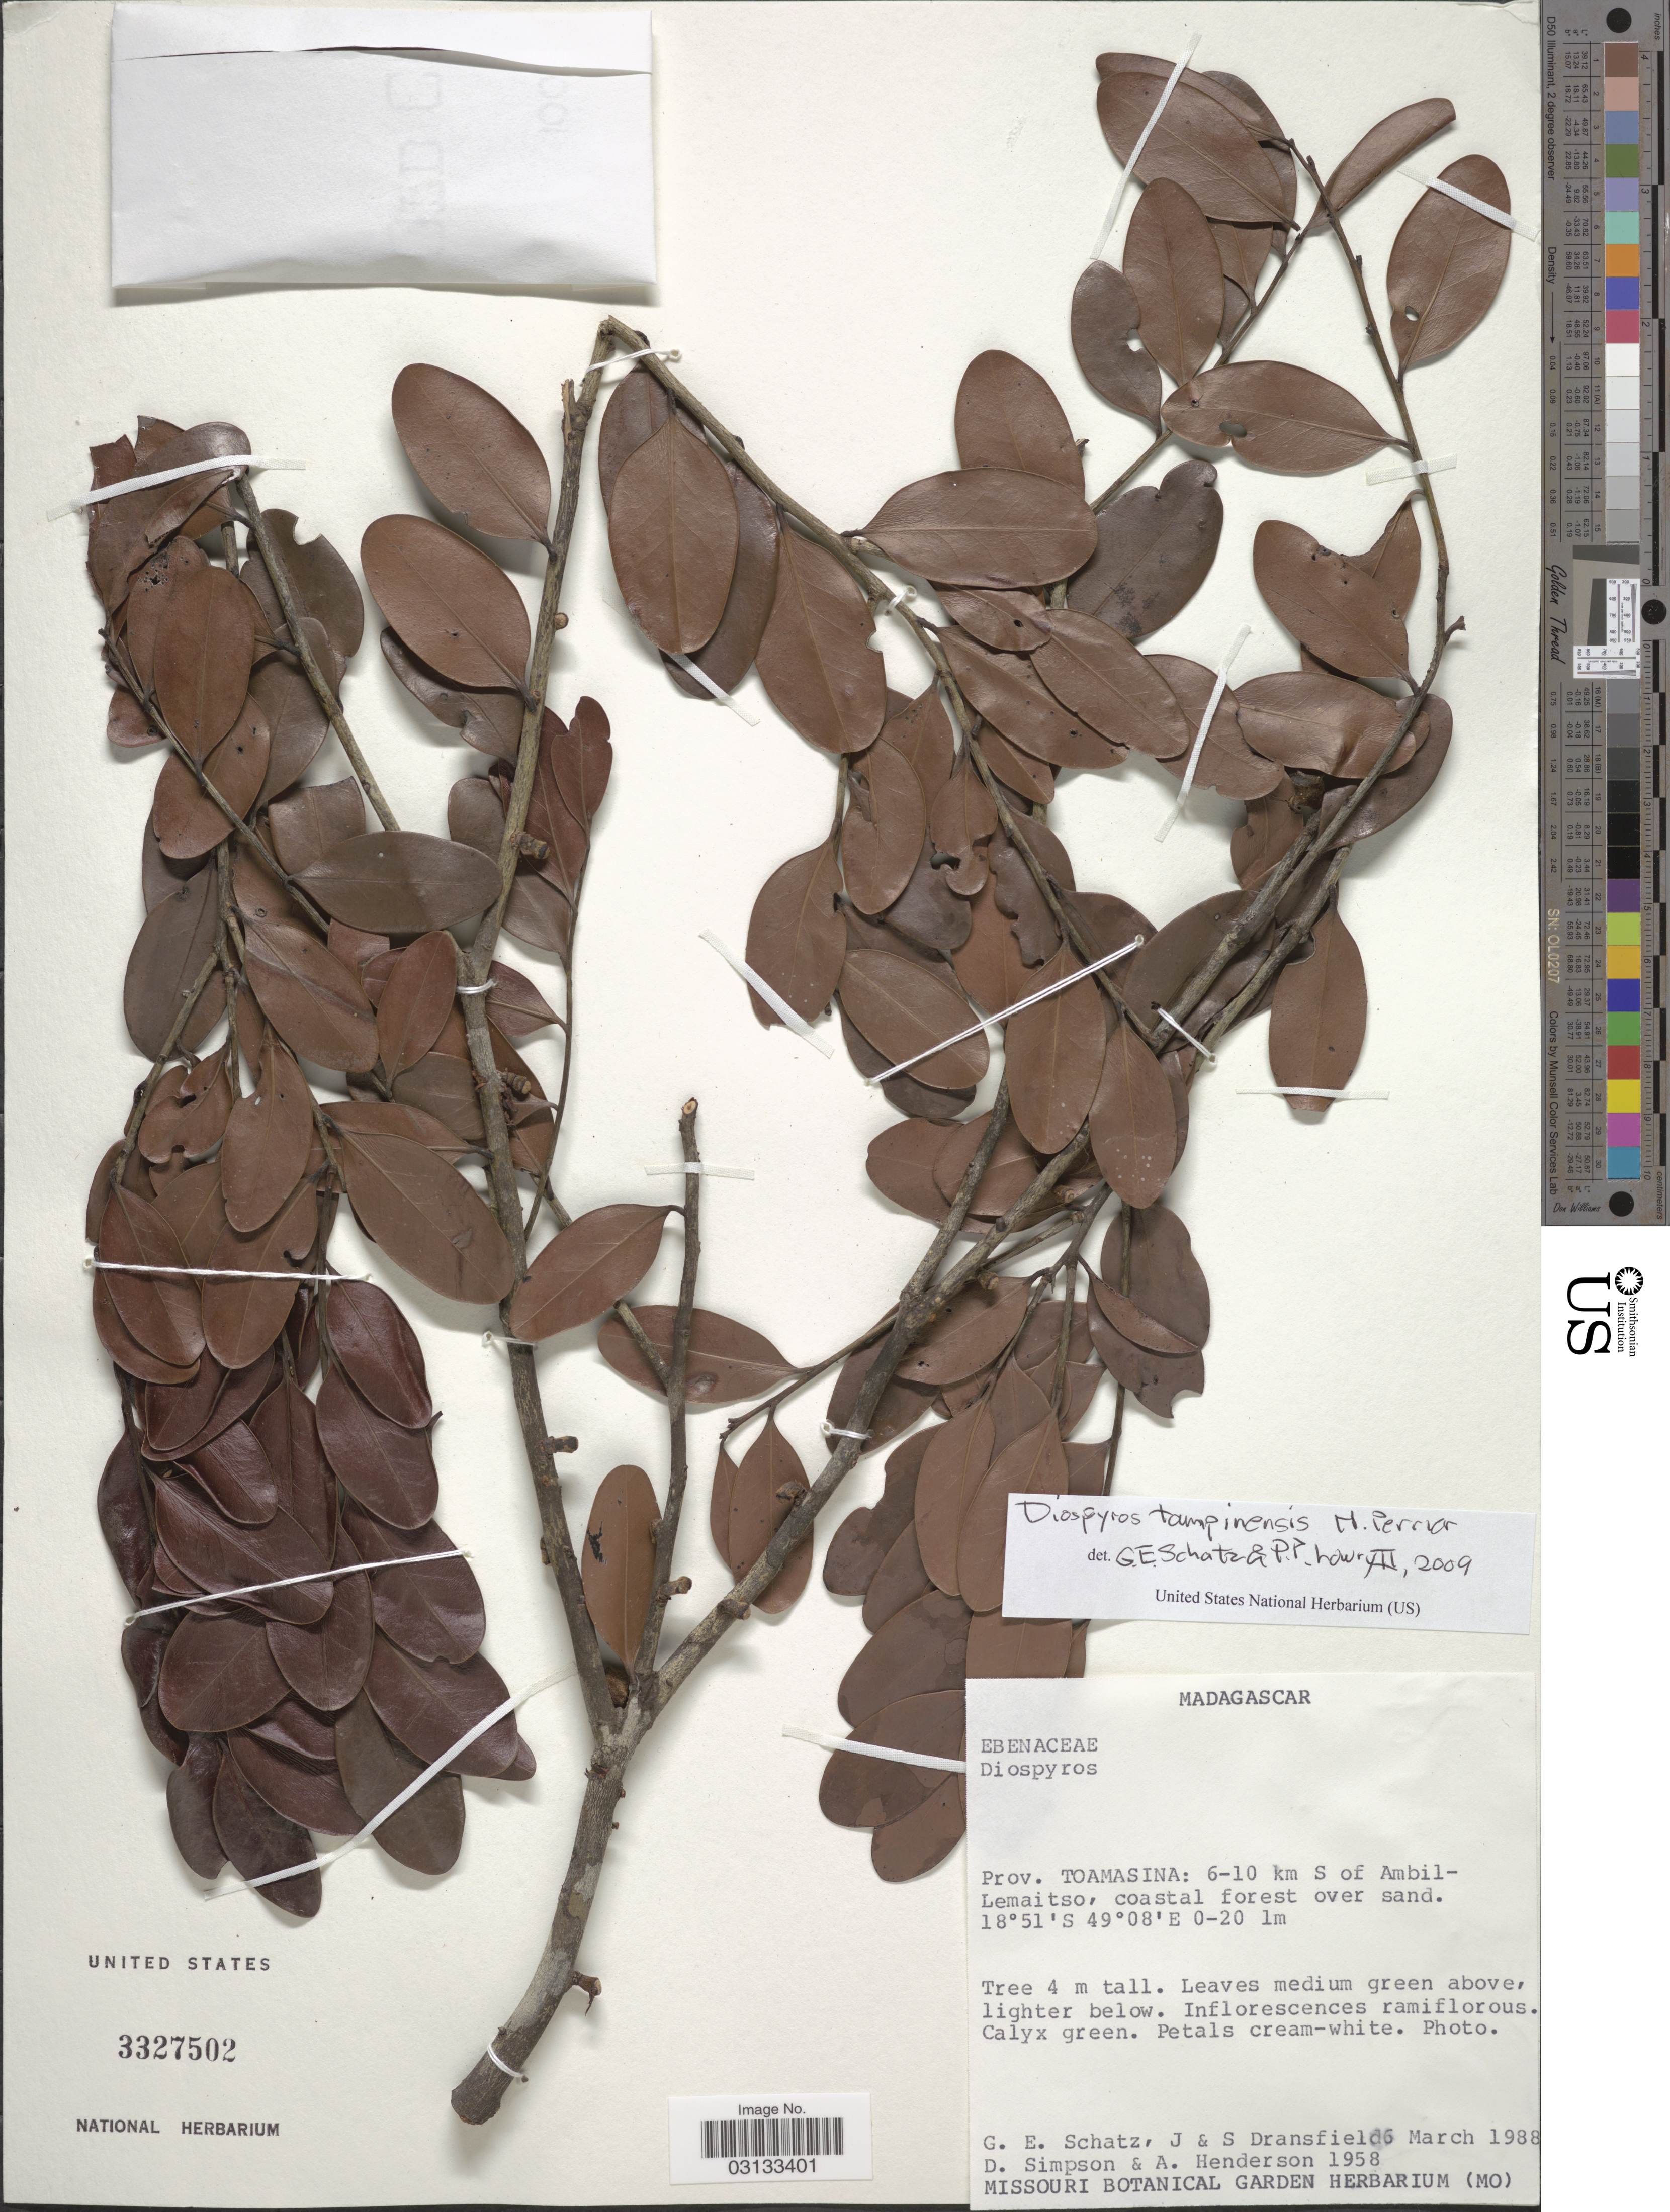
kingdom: Plantae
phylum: Tracheophyta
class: Magnoliopsida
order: Ericales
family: Ebenaceae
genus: Diospyros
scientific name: Diospyros tampinensis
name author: H. Perrier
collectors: G. Schatz, J. Dransfield, S. Dransfield, D. Simpson & A. Henderson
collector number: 1958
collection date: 1988-03-16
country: Madagascar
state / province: Atsinanana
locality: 6-10 km S of Ambil-Lemaitso, coastal forest over sand.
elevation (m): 0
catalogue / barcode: US 3327502